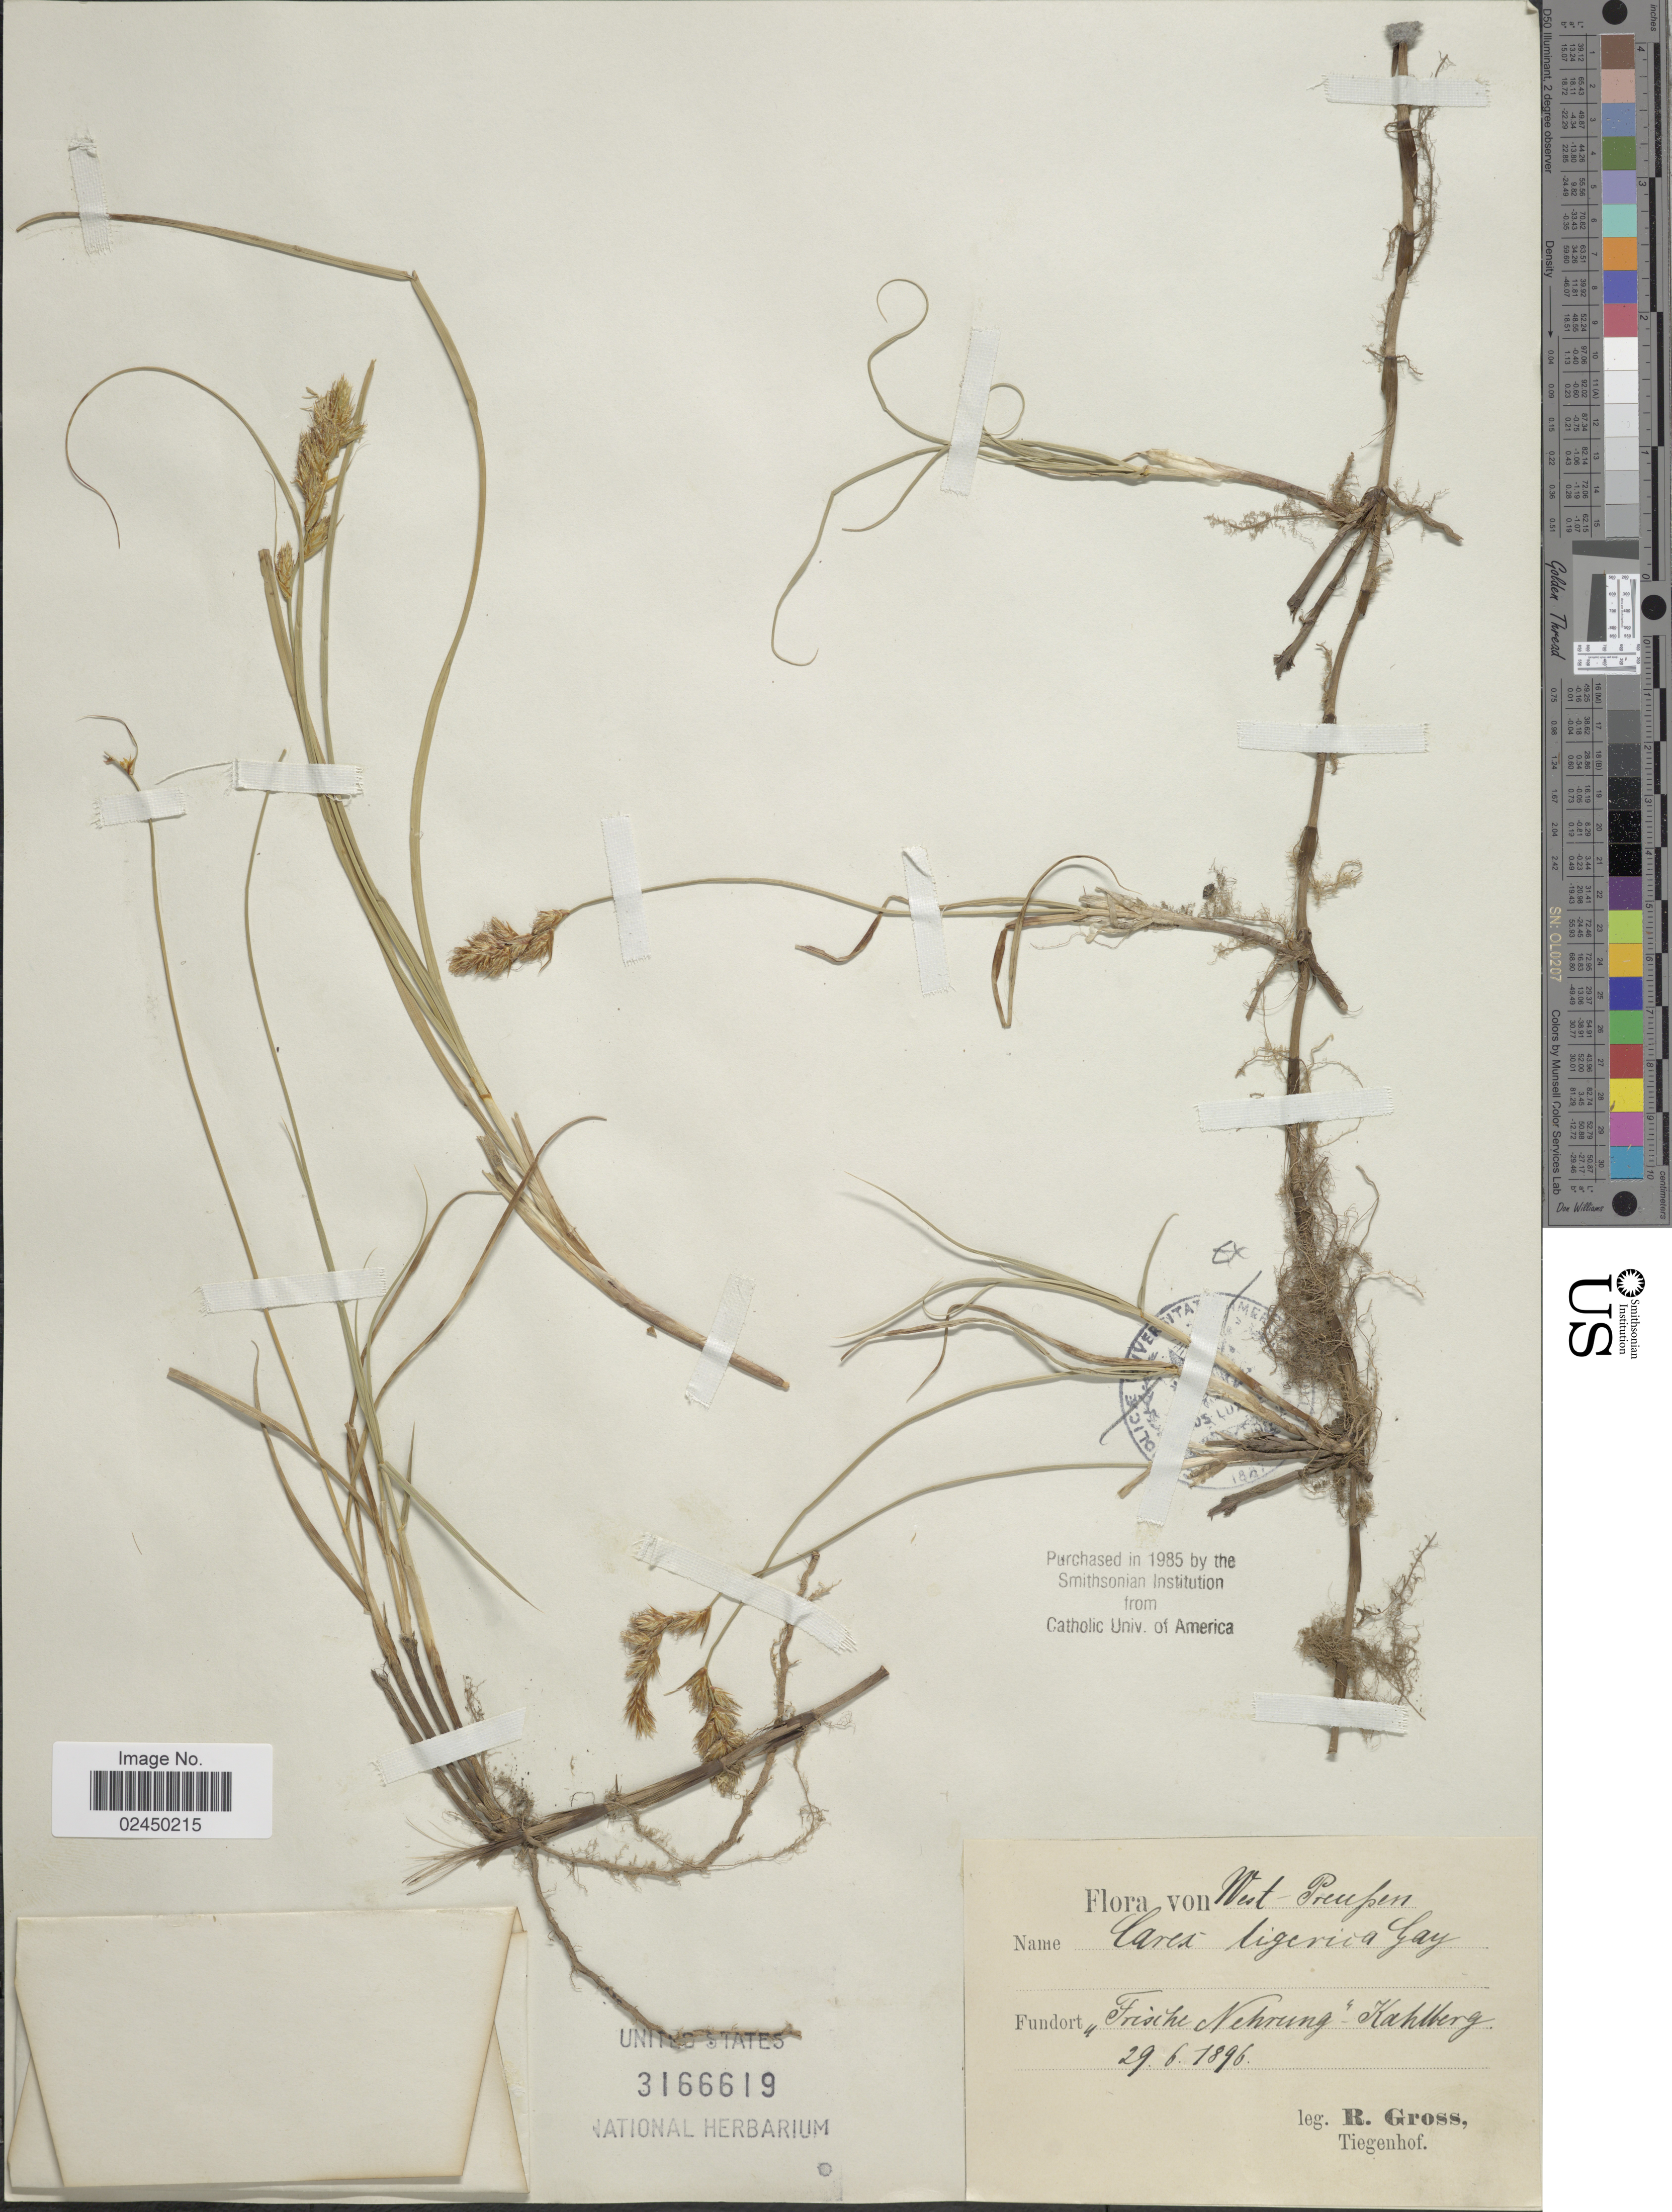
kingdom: Plantae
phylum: Tracheophyta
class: Liliopsida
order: Poales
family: Cyperaceae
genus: Carex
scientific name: Carex colchica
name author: J. Gay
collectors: R. Gross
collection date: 1896-06-29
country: Poland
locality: West-Preussen, Frische Nehrung Kahlberg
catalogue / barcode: US 3166619